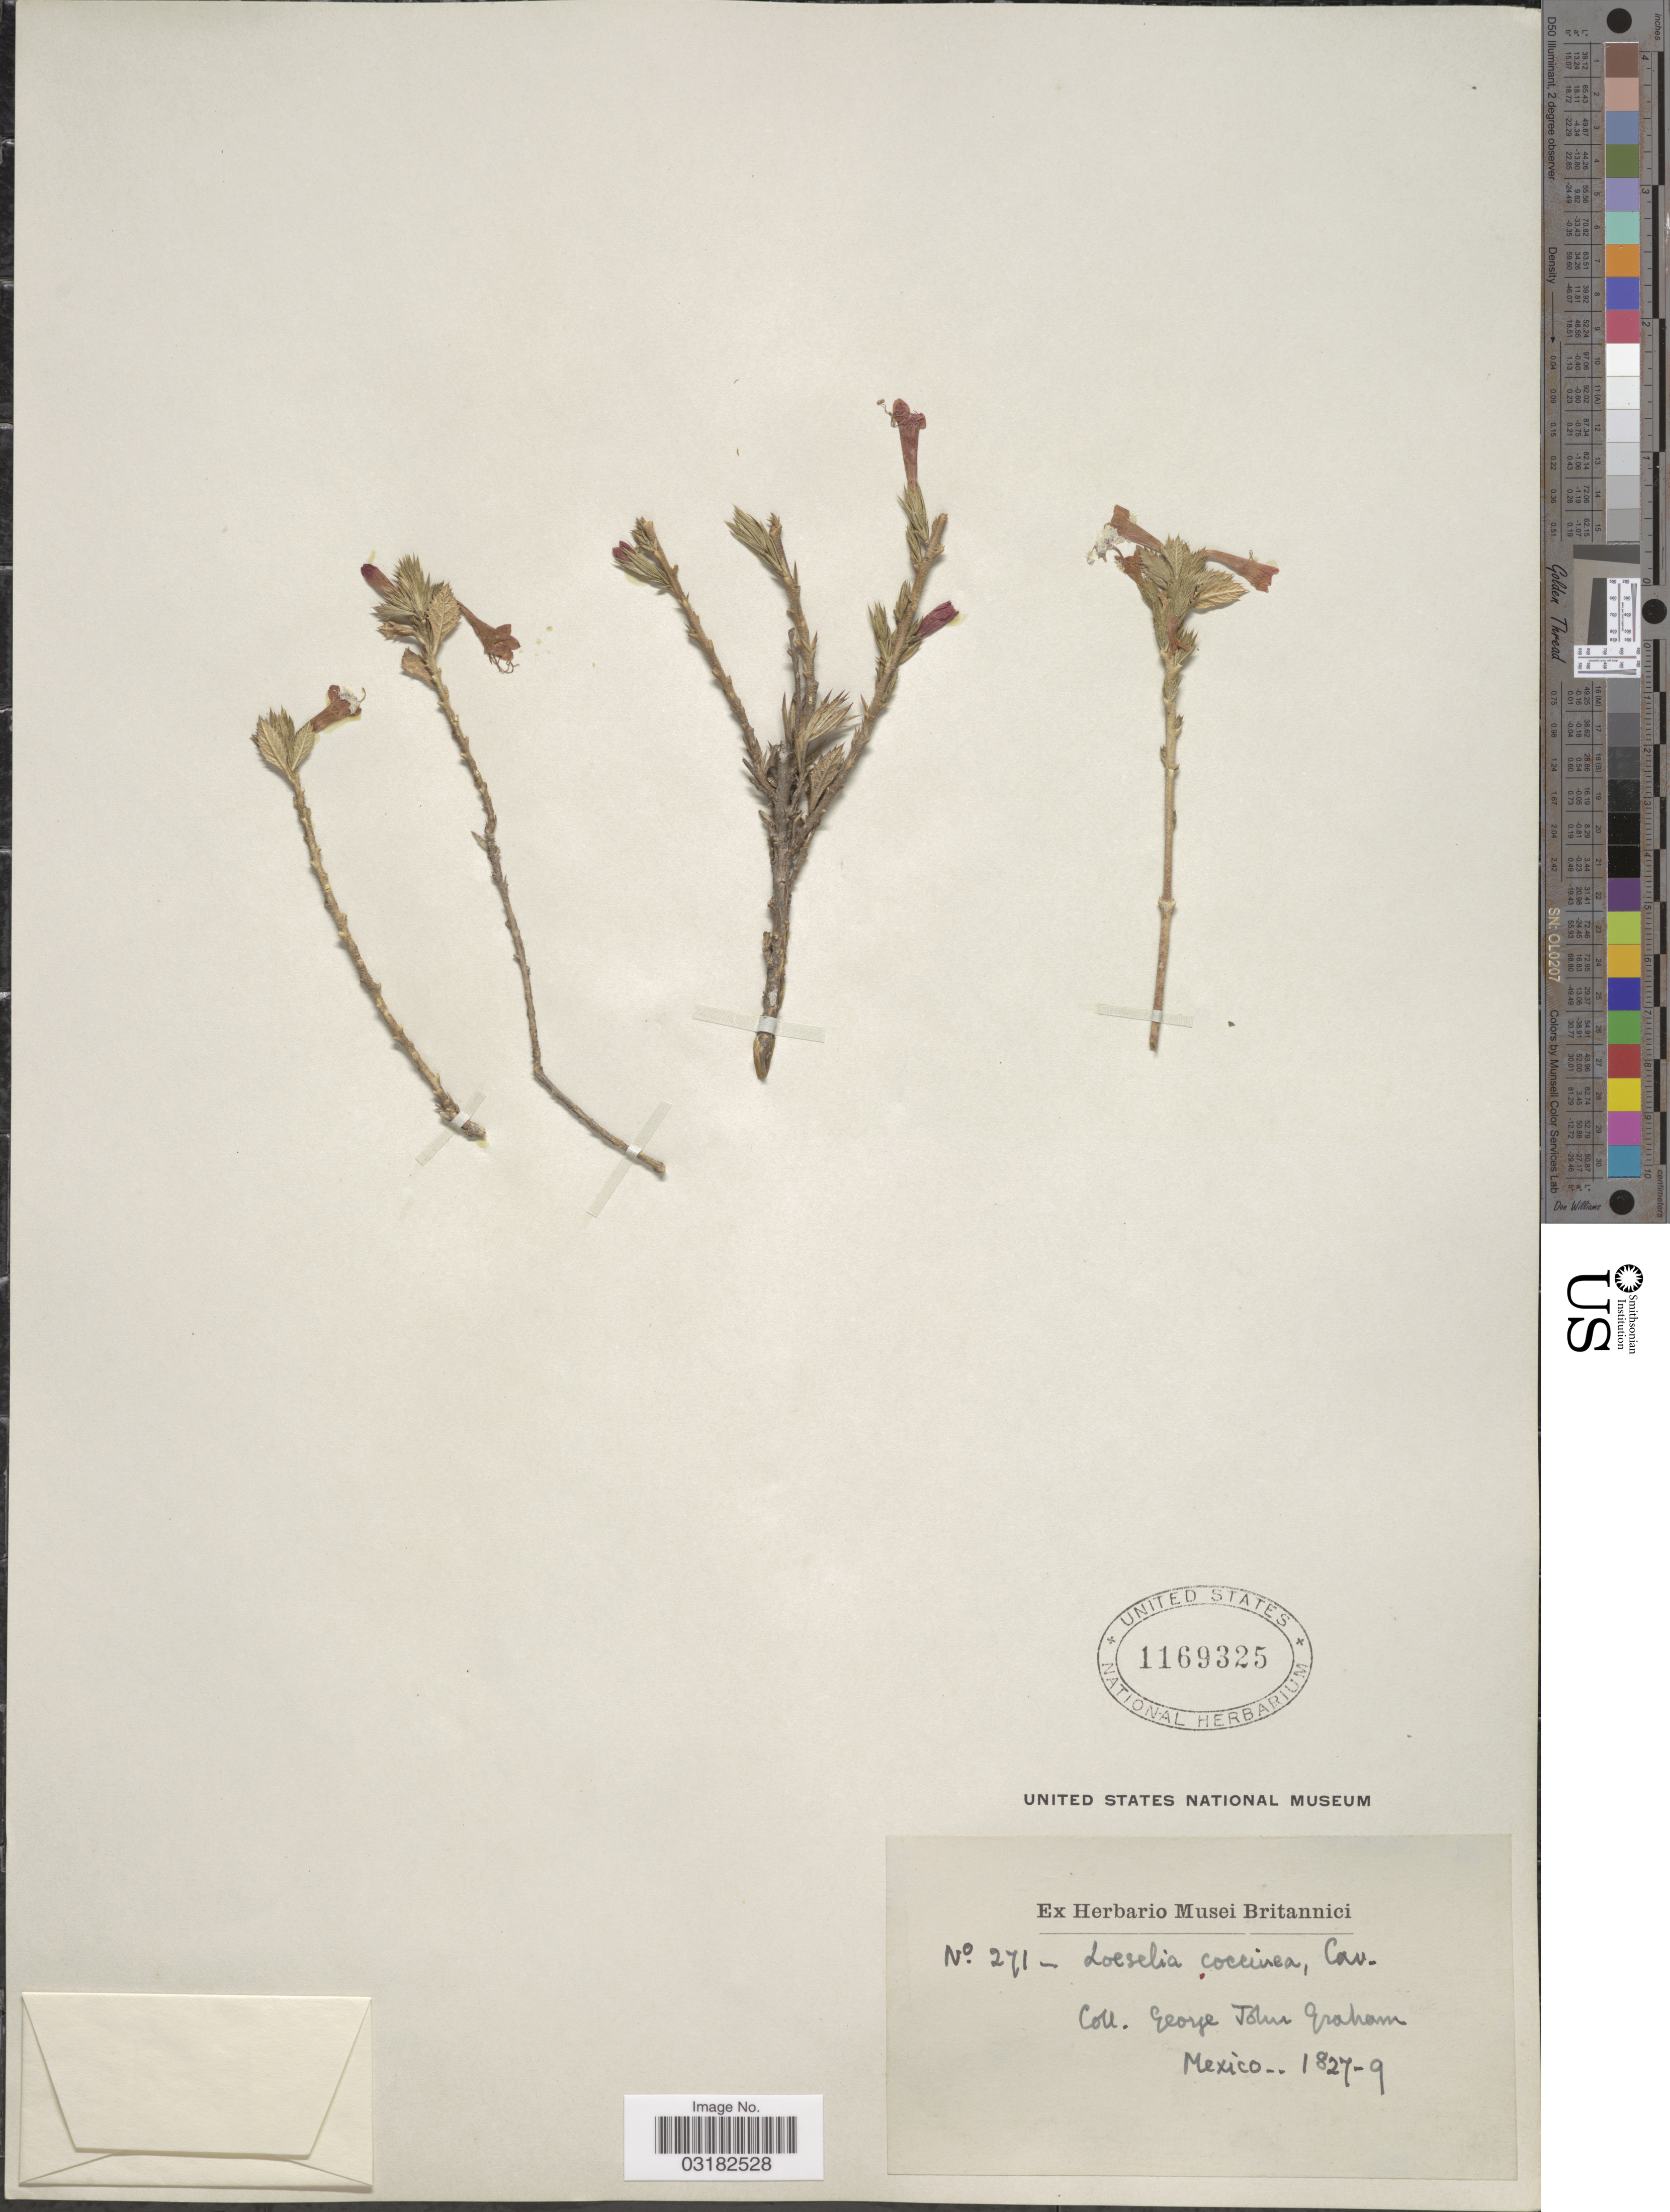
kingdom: Plantae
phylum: Tracheophyta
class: Magnoliopsida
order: Ericales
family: Polemoniaceae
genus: Loeselia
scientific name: Loeselia mexicana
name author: (Lam.) Brand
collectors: J. Graham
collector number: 271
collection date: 1827/1829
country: Mexico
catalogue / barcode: US 1169325